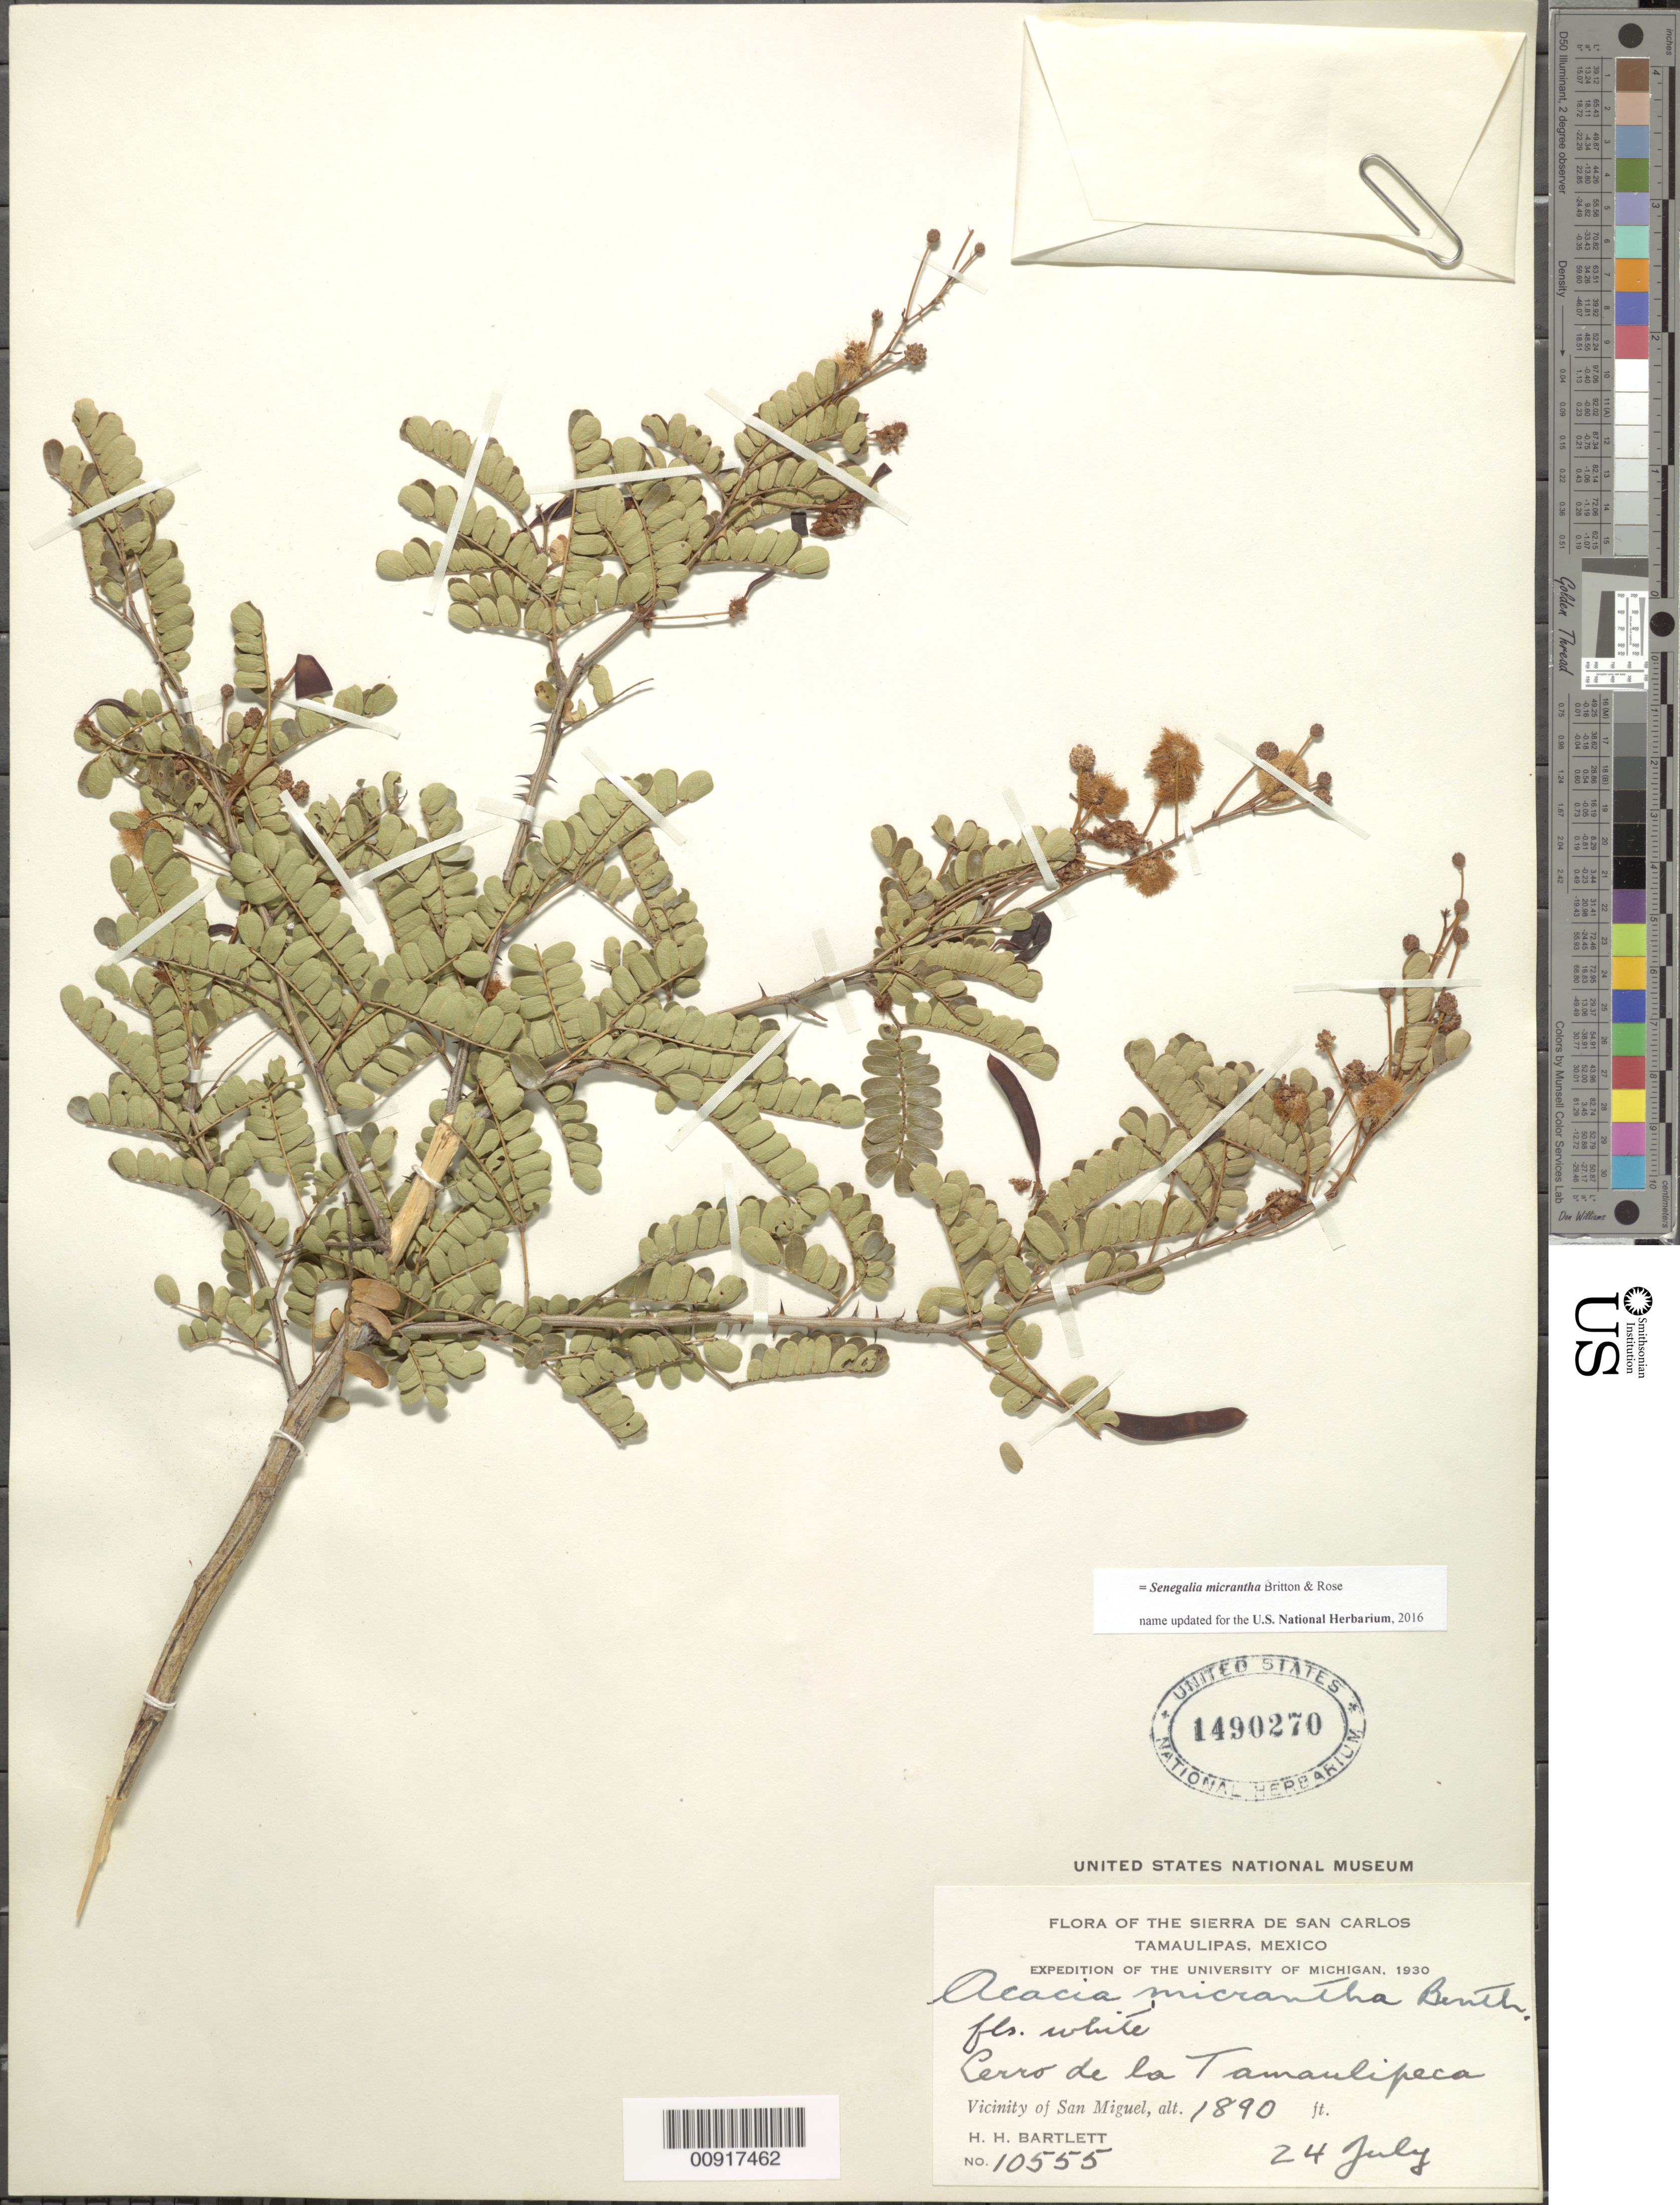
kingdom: Plantae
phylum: Tracheophyta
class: Magnoliopsida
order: Fabales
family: Fabaceae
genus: Senegalia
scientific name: Senegalia micrantha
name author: Britton & Rose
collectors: H. H. Bartlett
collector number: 10555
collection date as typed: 24 Jul 1930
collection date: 1930-07-24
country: Mexico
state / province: Tamaulipas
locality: Cerro de la Tamaulipeca, vicinity of San Miguel.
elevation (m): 576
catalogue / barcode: US 1490270